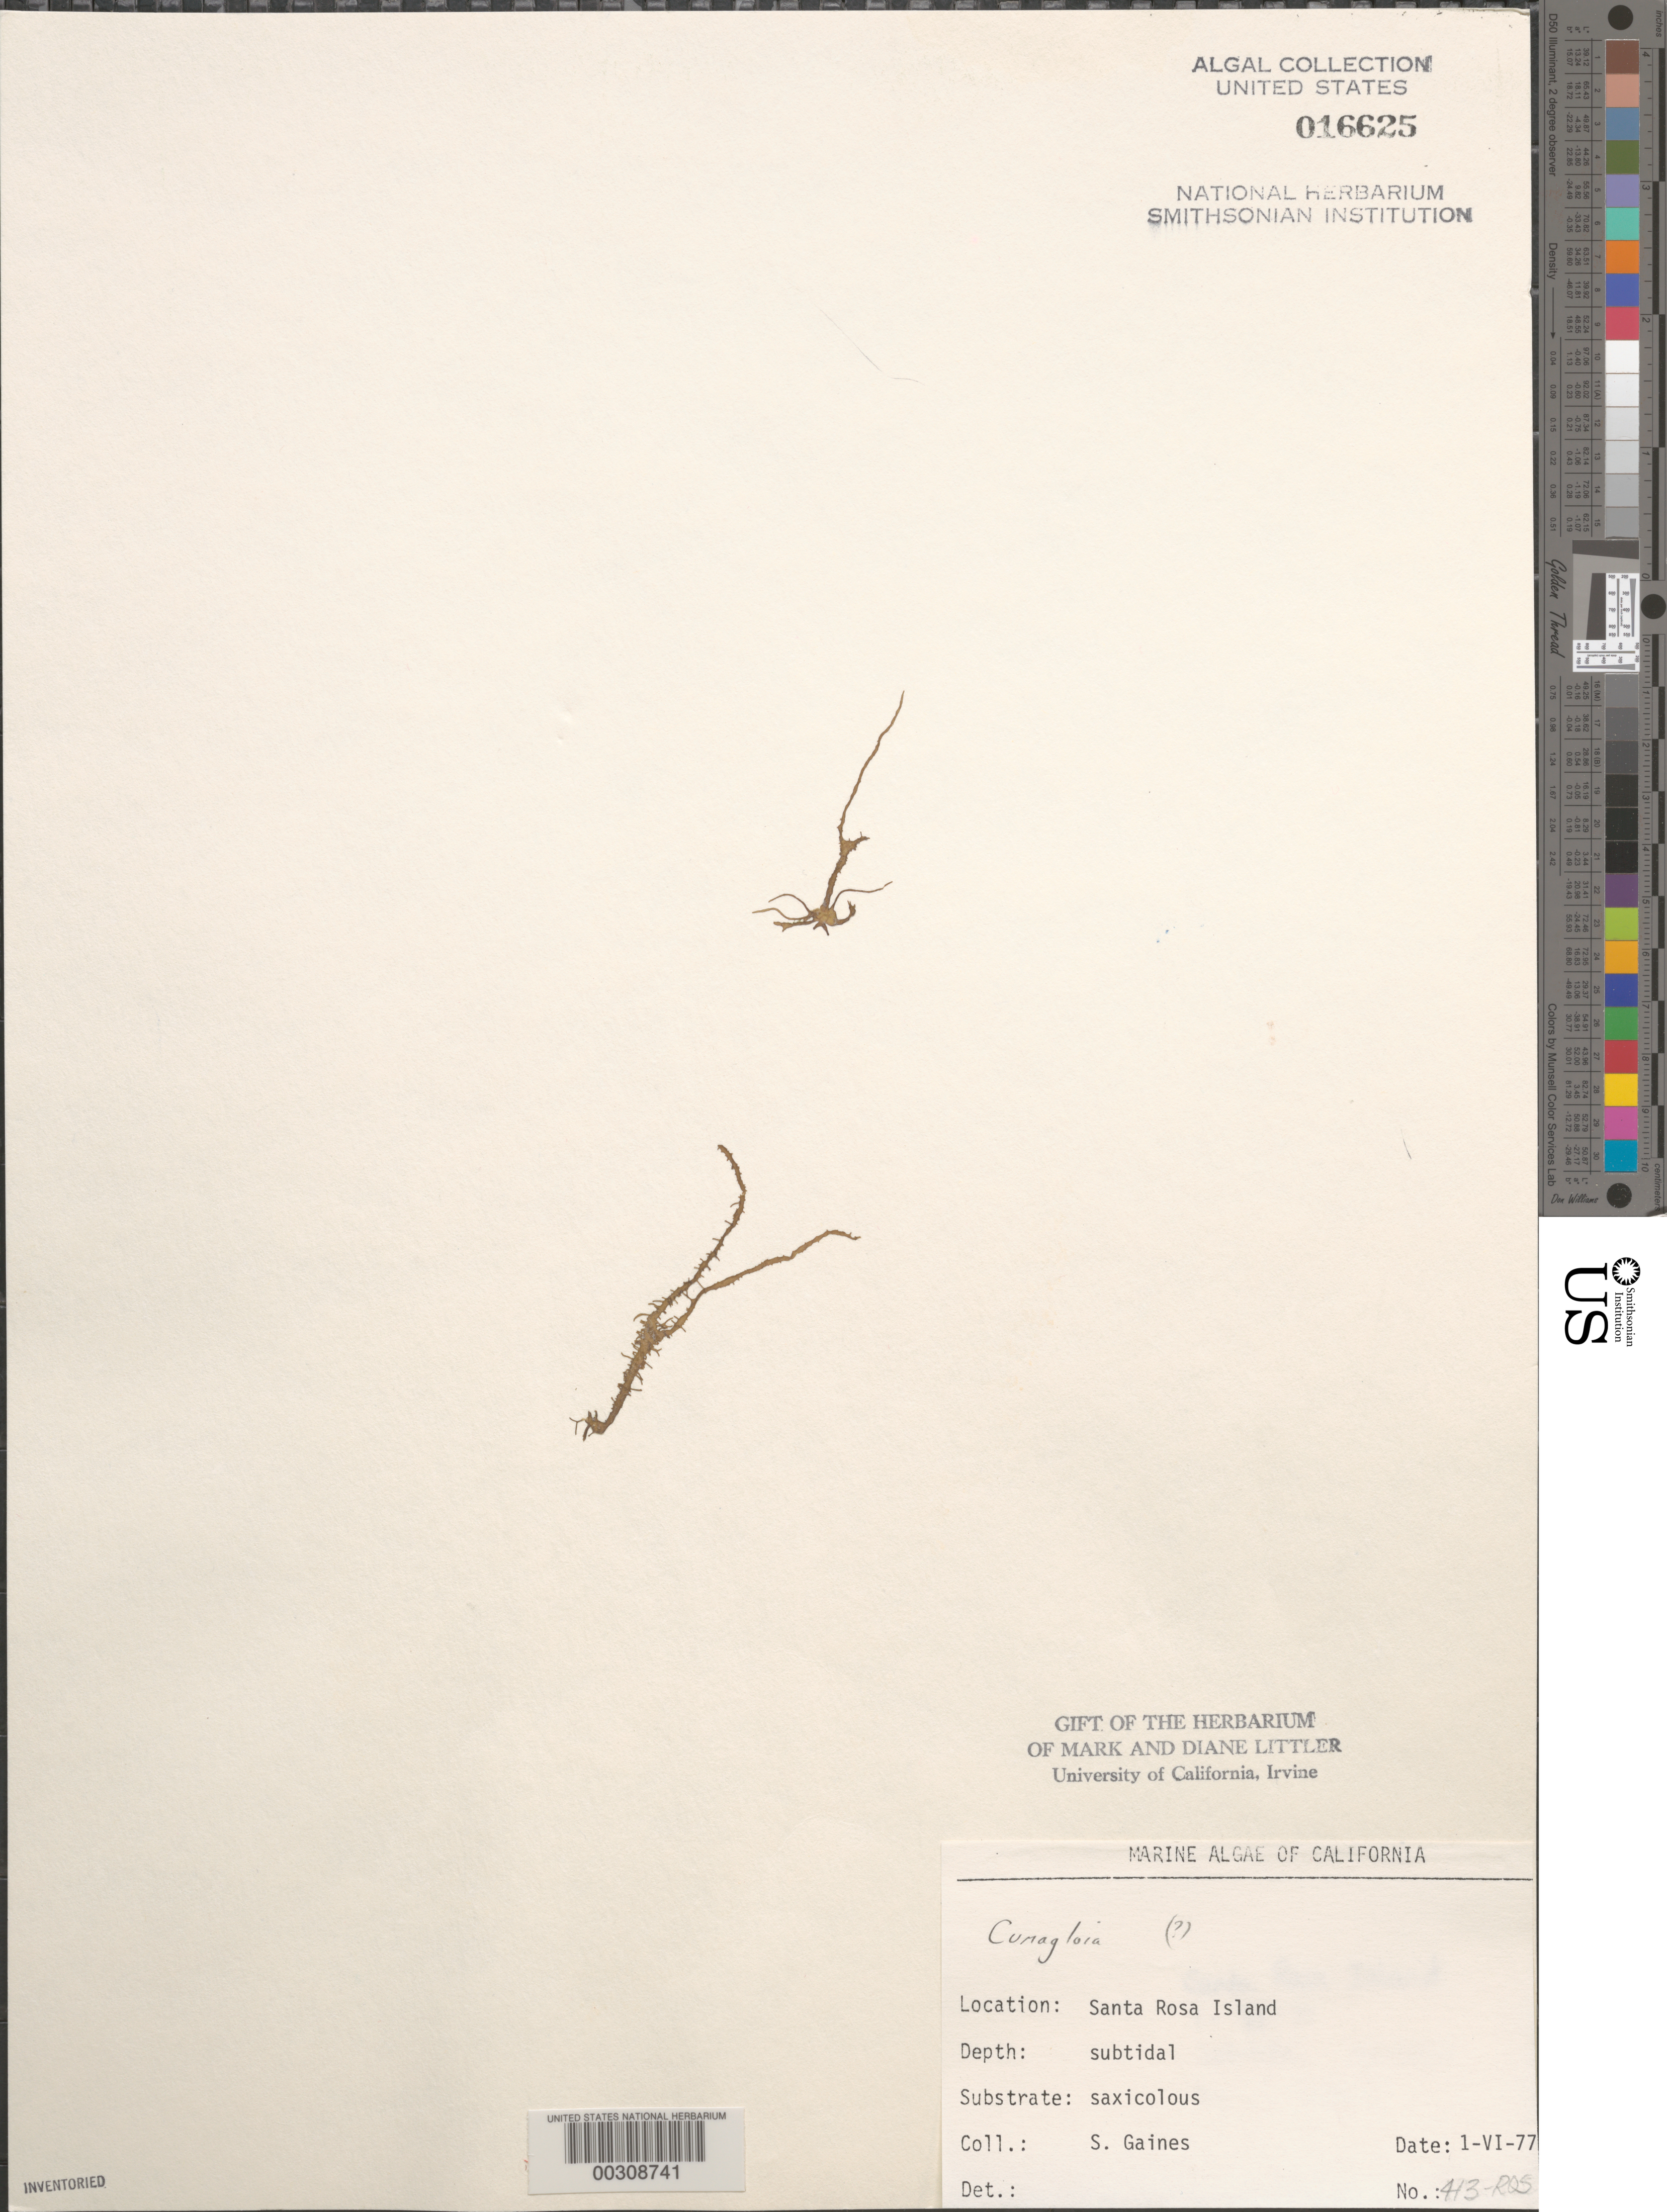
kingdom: Plantae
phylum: Rhodophyta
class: Florideophyceae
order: Nemaliales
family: Liagoraceae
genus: Cumagloia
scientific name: Cumagloia sp.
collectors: S. Gaines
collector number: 413-ros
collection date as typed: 01 Jun 1977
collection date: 1977-06-01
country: United States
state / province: California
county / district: Santa Barbara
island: Santa Rosa Island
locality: Johnson's Lee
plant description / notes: BLM-SOCALBIGHT Rocky Intertidal Survey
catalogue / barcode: US 16625